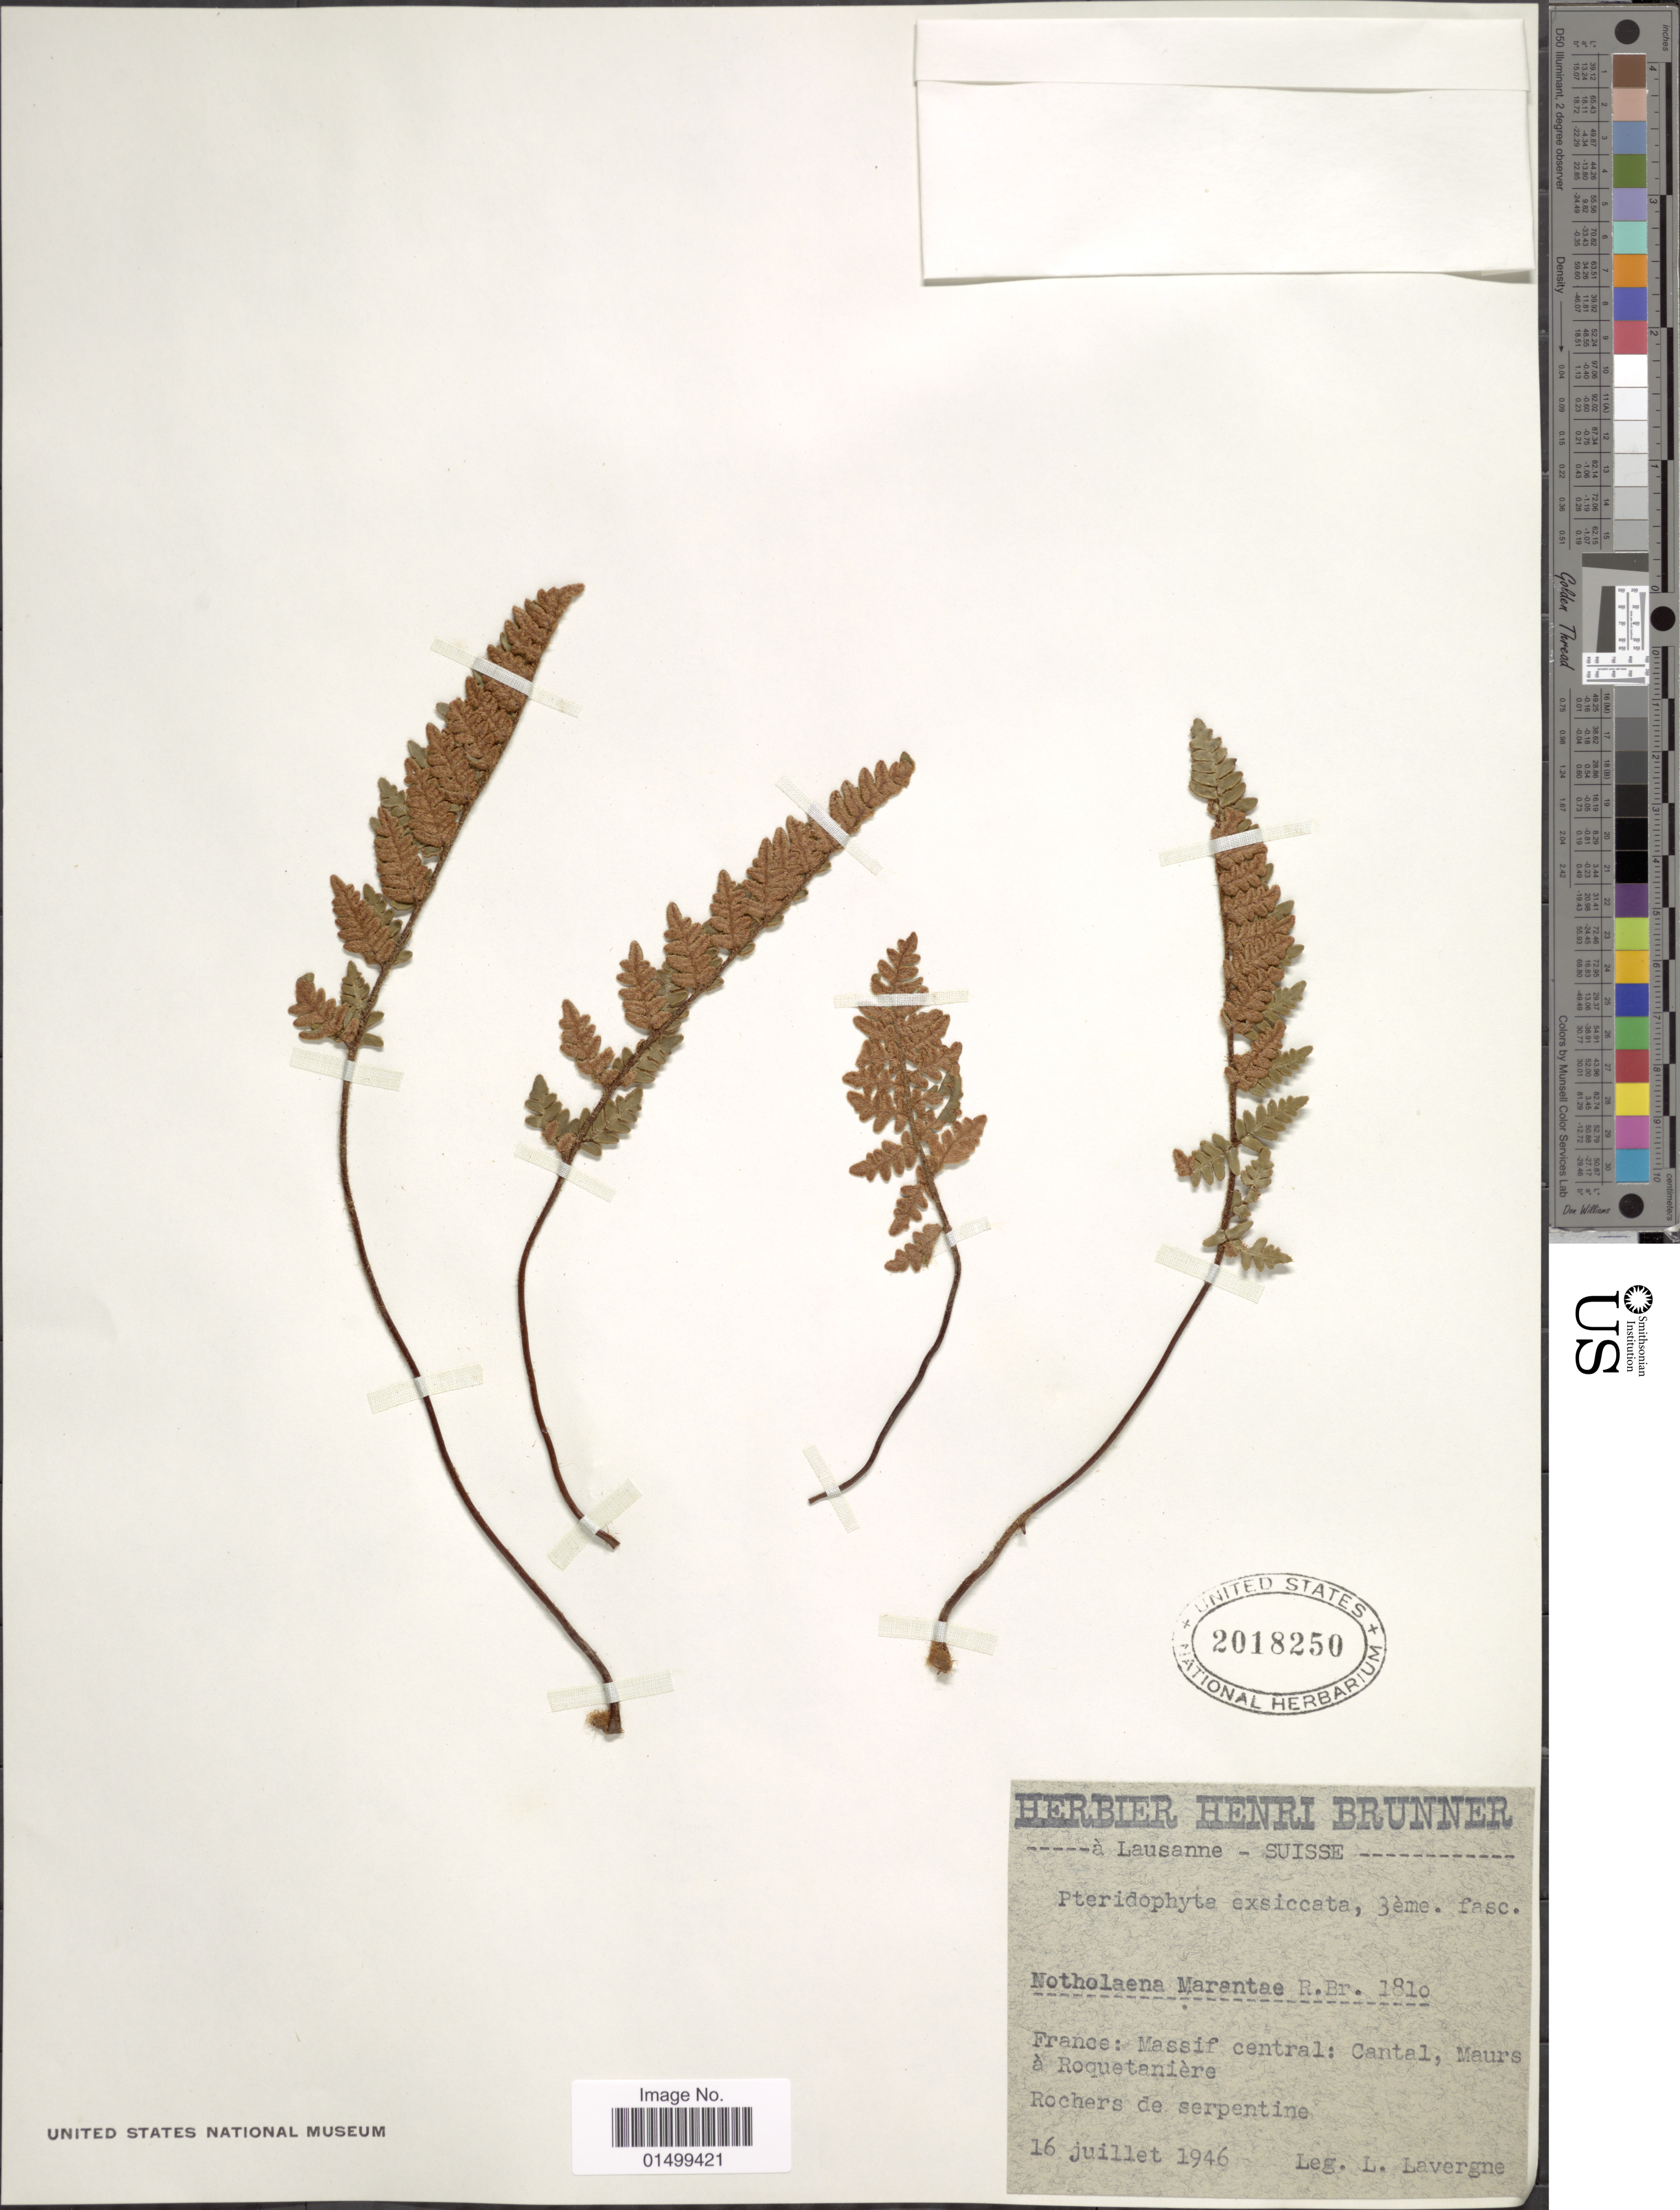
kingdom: Plantae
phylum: Tracheophyta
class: Polypodiopsida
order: Polypodiales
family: Pteridaceae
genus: Cheilanthes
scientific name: Cheilanthes marantae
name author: Domin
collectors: L. Lavergne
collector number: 1810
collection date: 1946-07-16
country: France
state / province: Auvergne-Rhône-Alpes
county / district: Cantal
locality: Massif central: Cantal, Maurs a Roquetaniere, Rochers de serpentine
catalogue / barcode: US 2018250